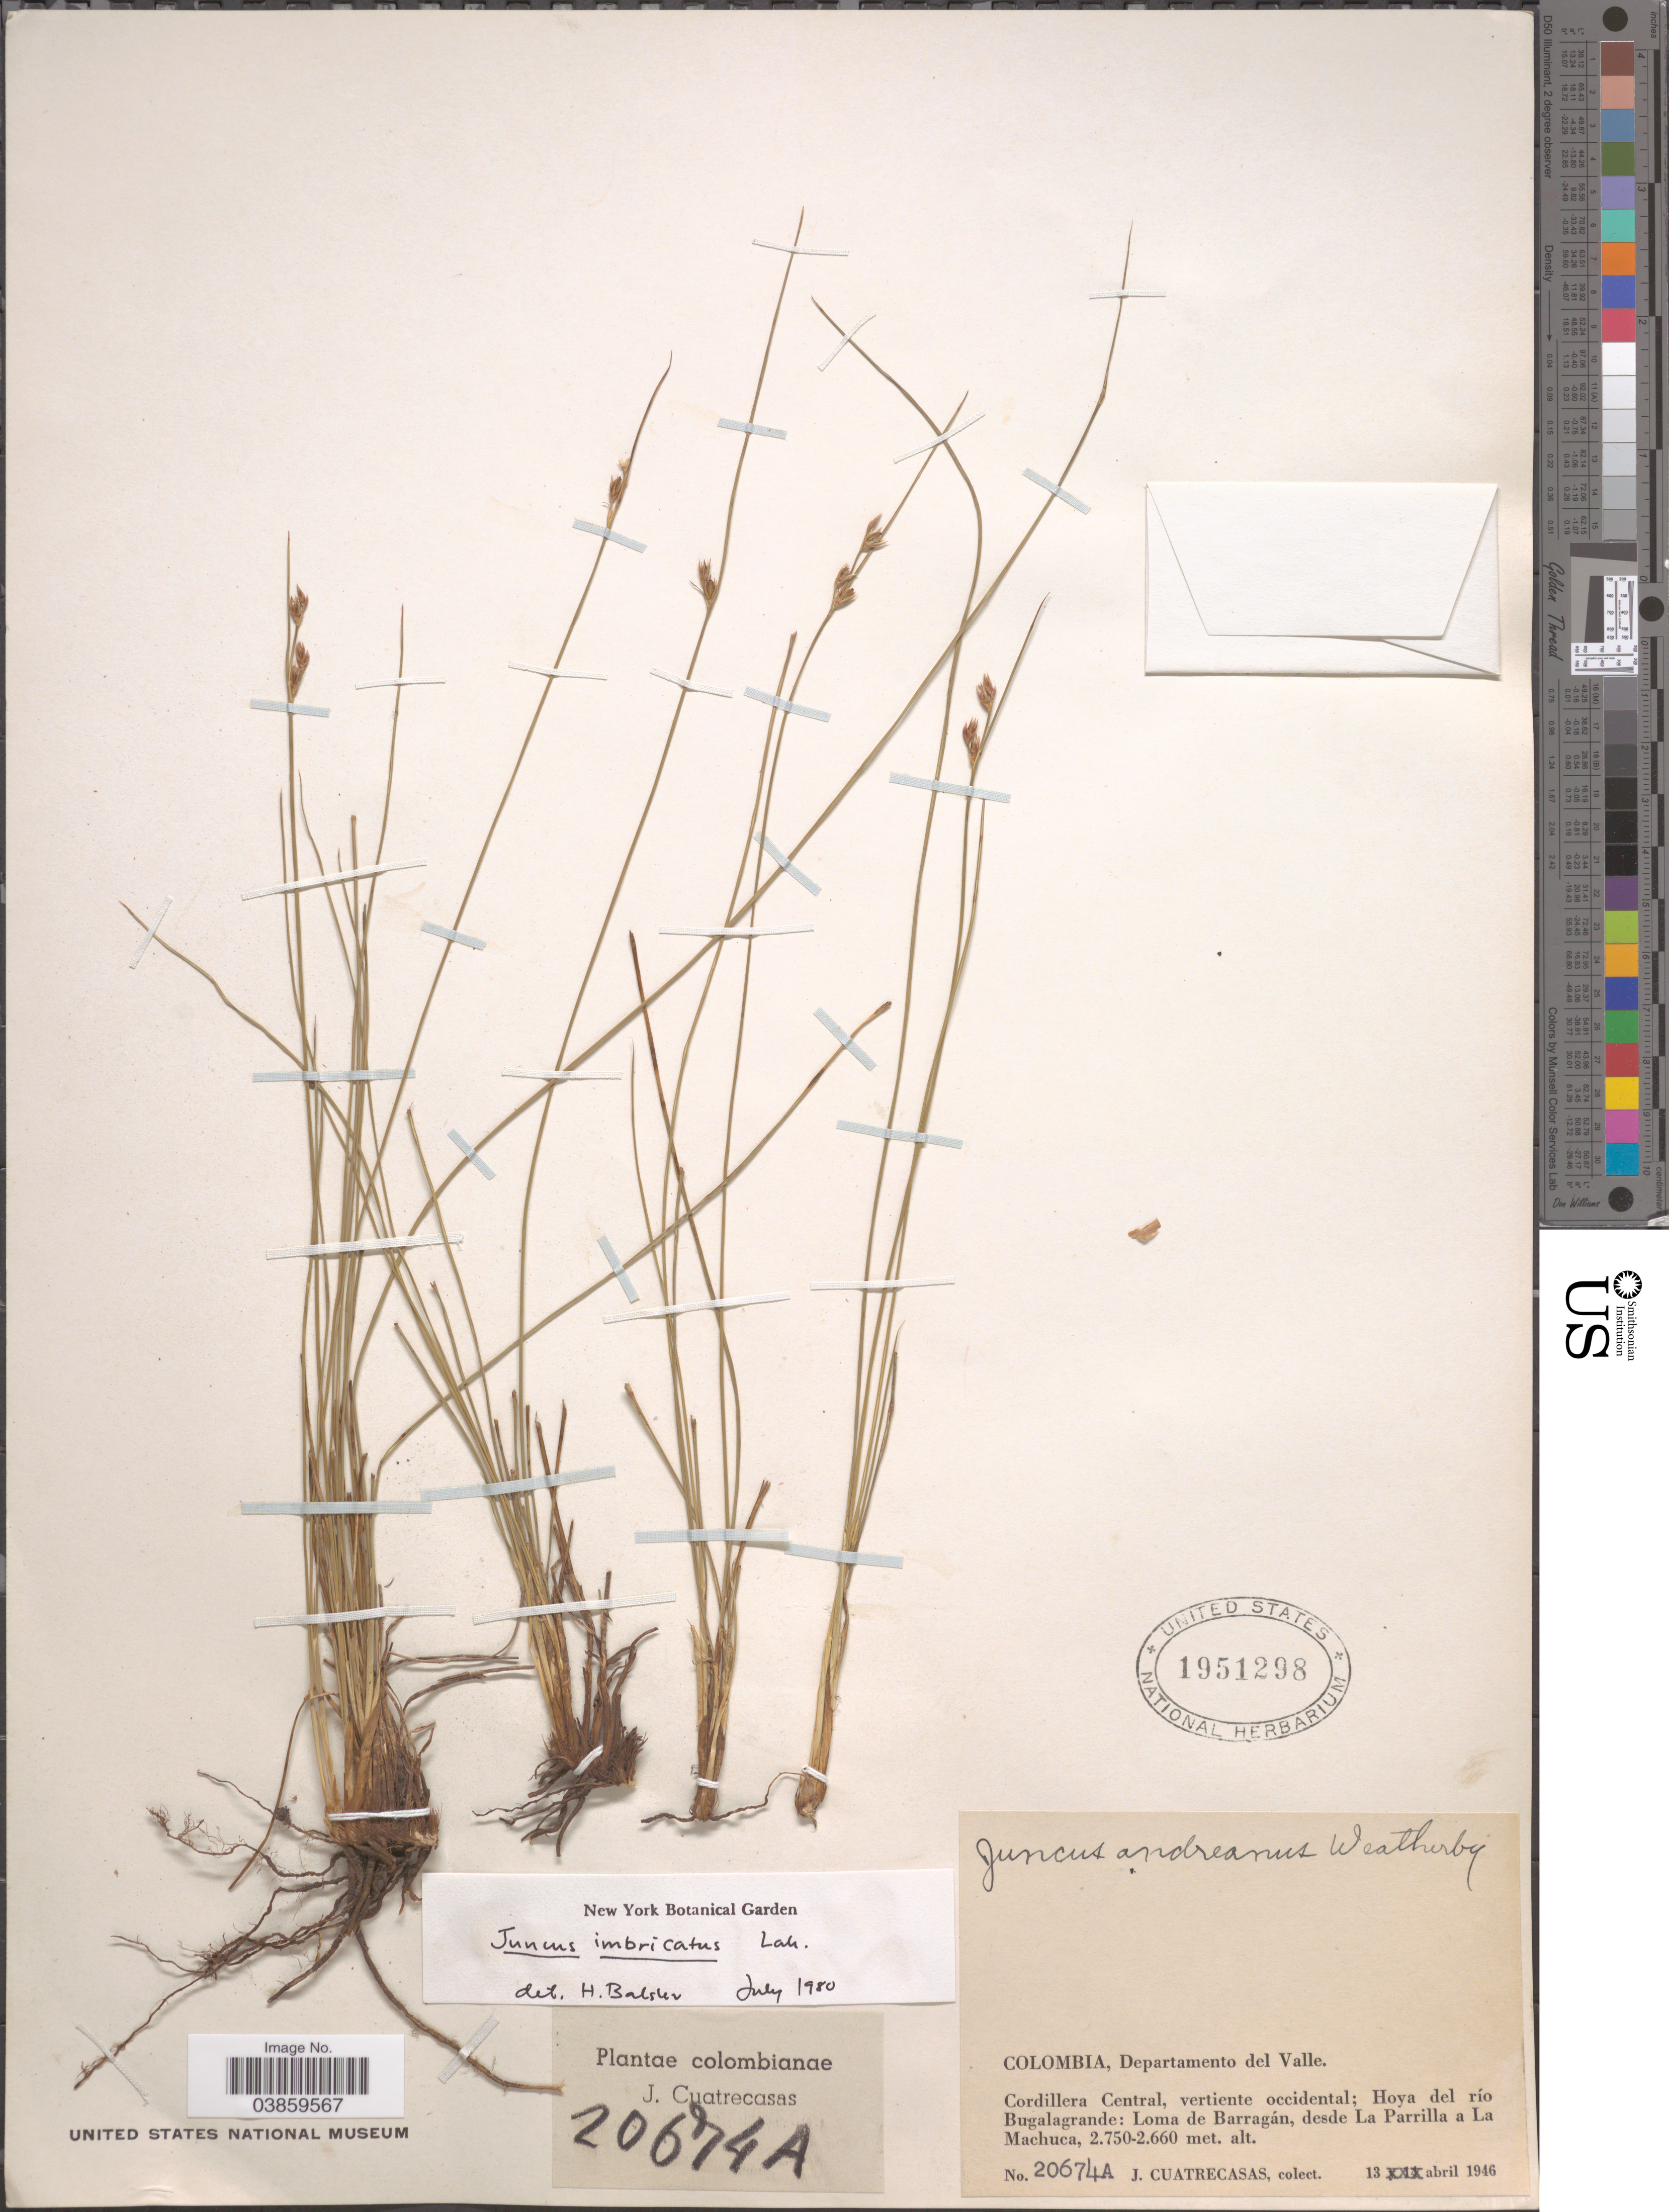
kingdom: Plantae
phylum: Tracheophyta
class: Liliopsida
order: Poales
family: Juncaceae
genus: Juncus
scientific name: Juncus imbricatus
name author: Laharpe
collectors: J. Cuatrecasas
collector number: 20674A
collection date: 1946-04-13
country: Colombia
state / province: Valle del Cauca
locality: Departamento del Valle. Cordillera Central, vertiente occidental; Hoya del río Bugalagrande: Loma de Barragán, desde La Parrilla a La Machuca.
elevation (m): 2660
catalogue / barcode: US 1951298